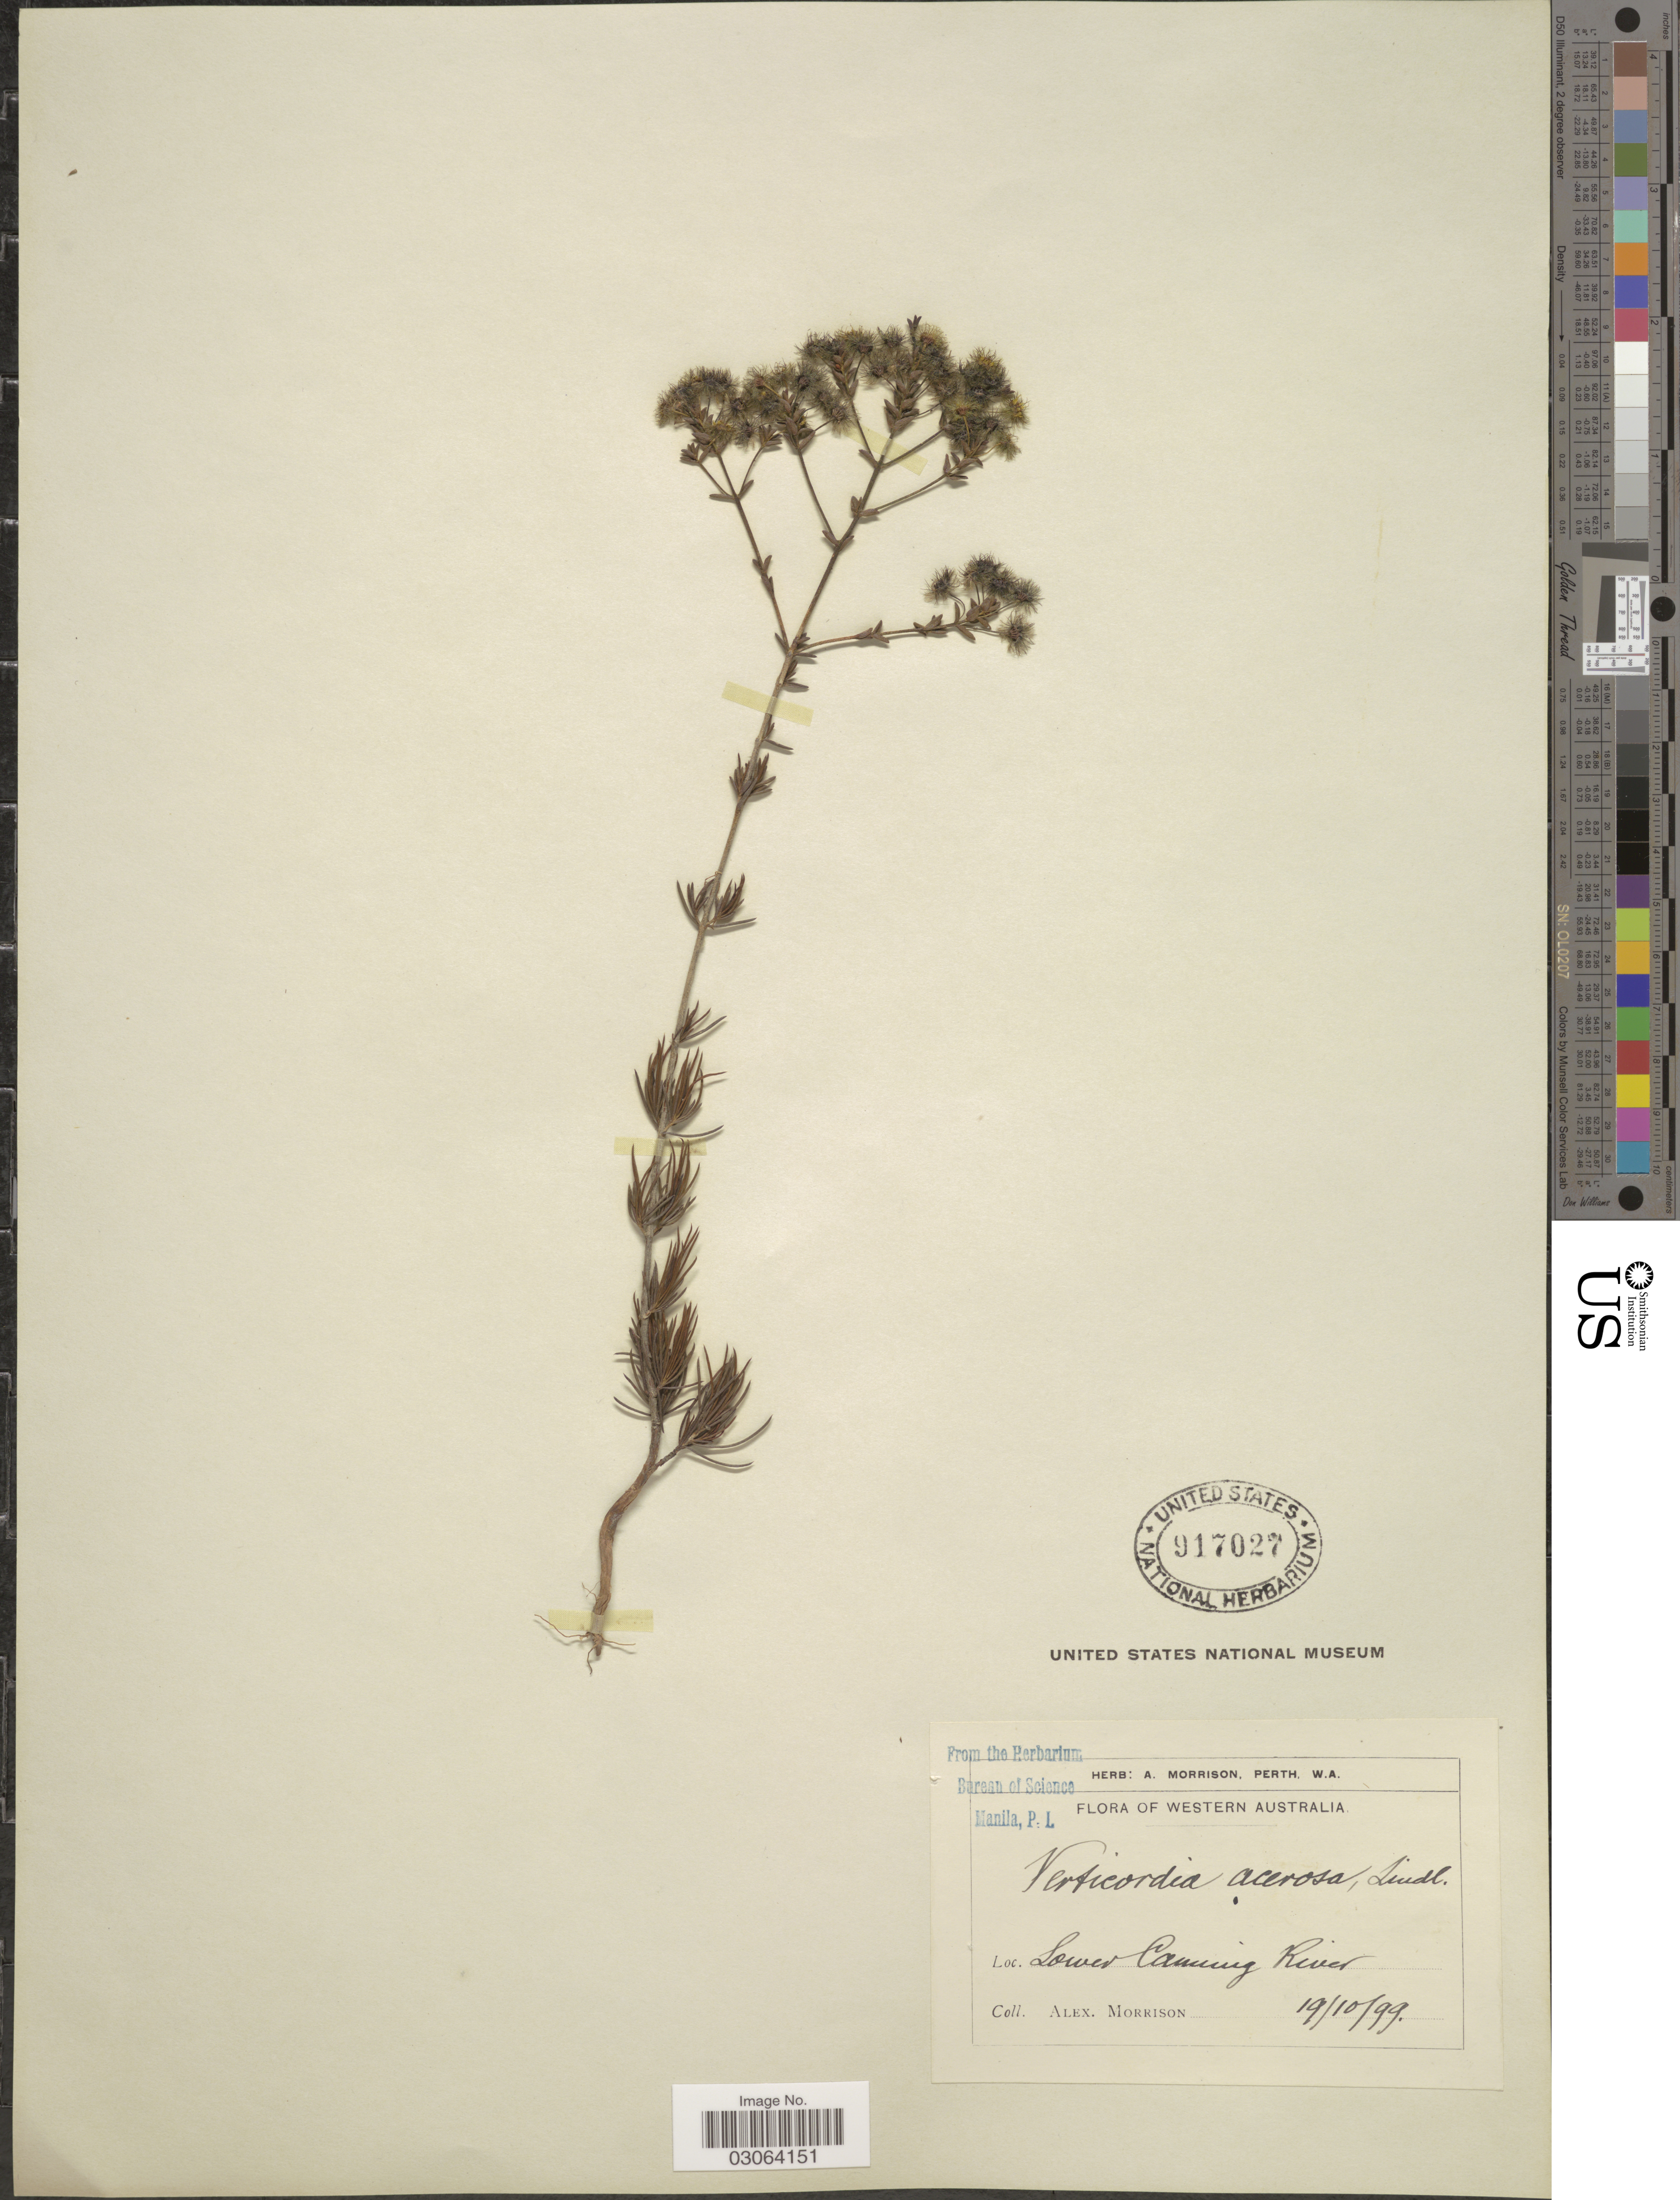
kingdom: Plantae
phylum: Tracheophyta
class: Magnoliopsida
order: Myrtales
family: Myrtaceae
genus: Verticordia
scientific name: Verticordia acerosa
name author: Lindl.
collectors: A. Morrison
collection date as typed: Transcribed d/m/y: 19/10/99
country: Australia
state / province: Western Australia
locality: Lower Canning River.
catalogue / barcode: US 917027